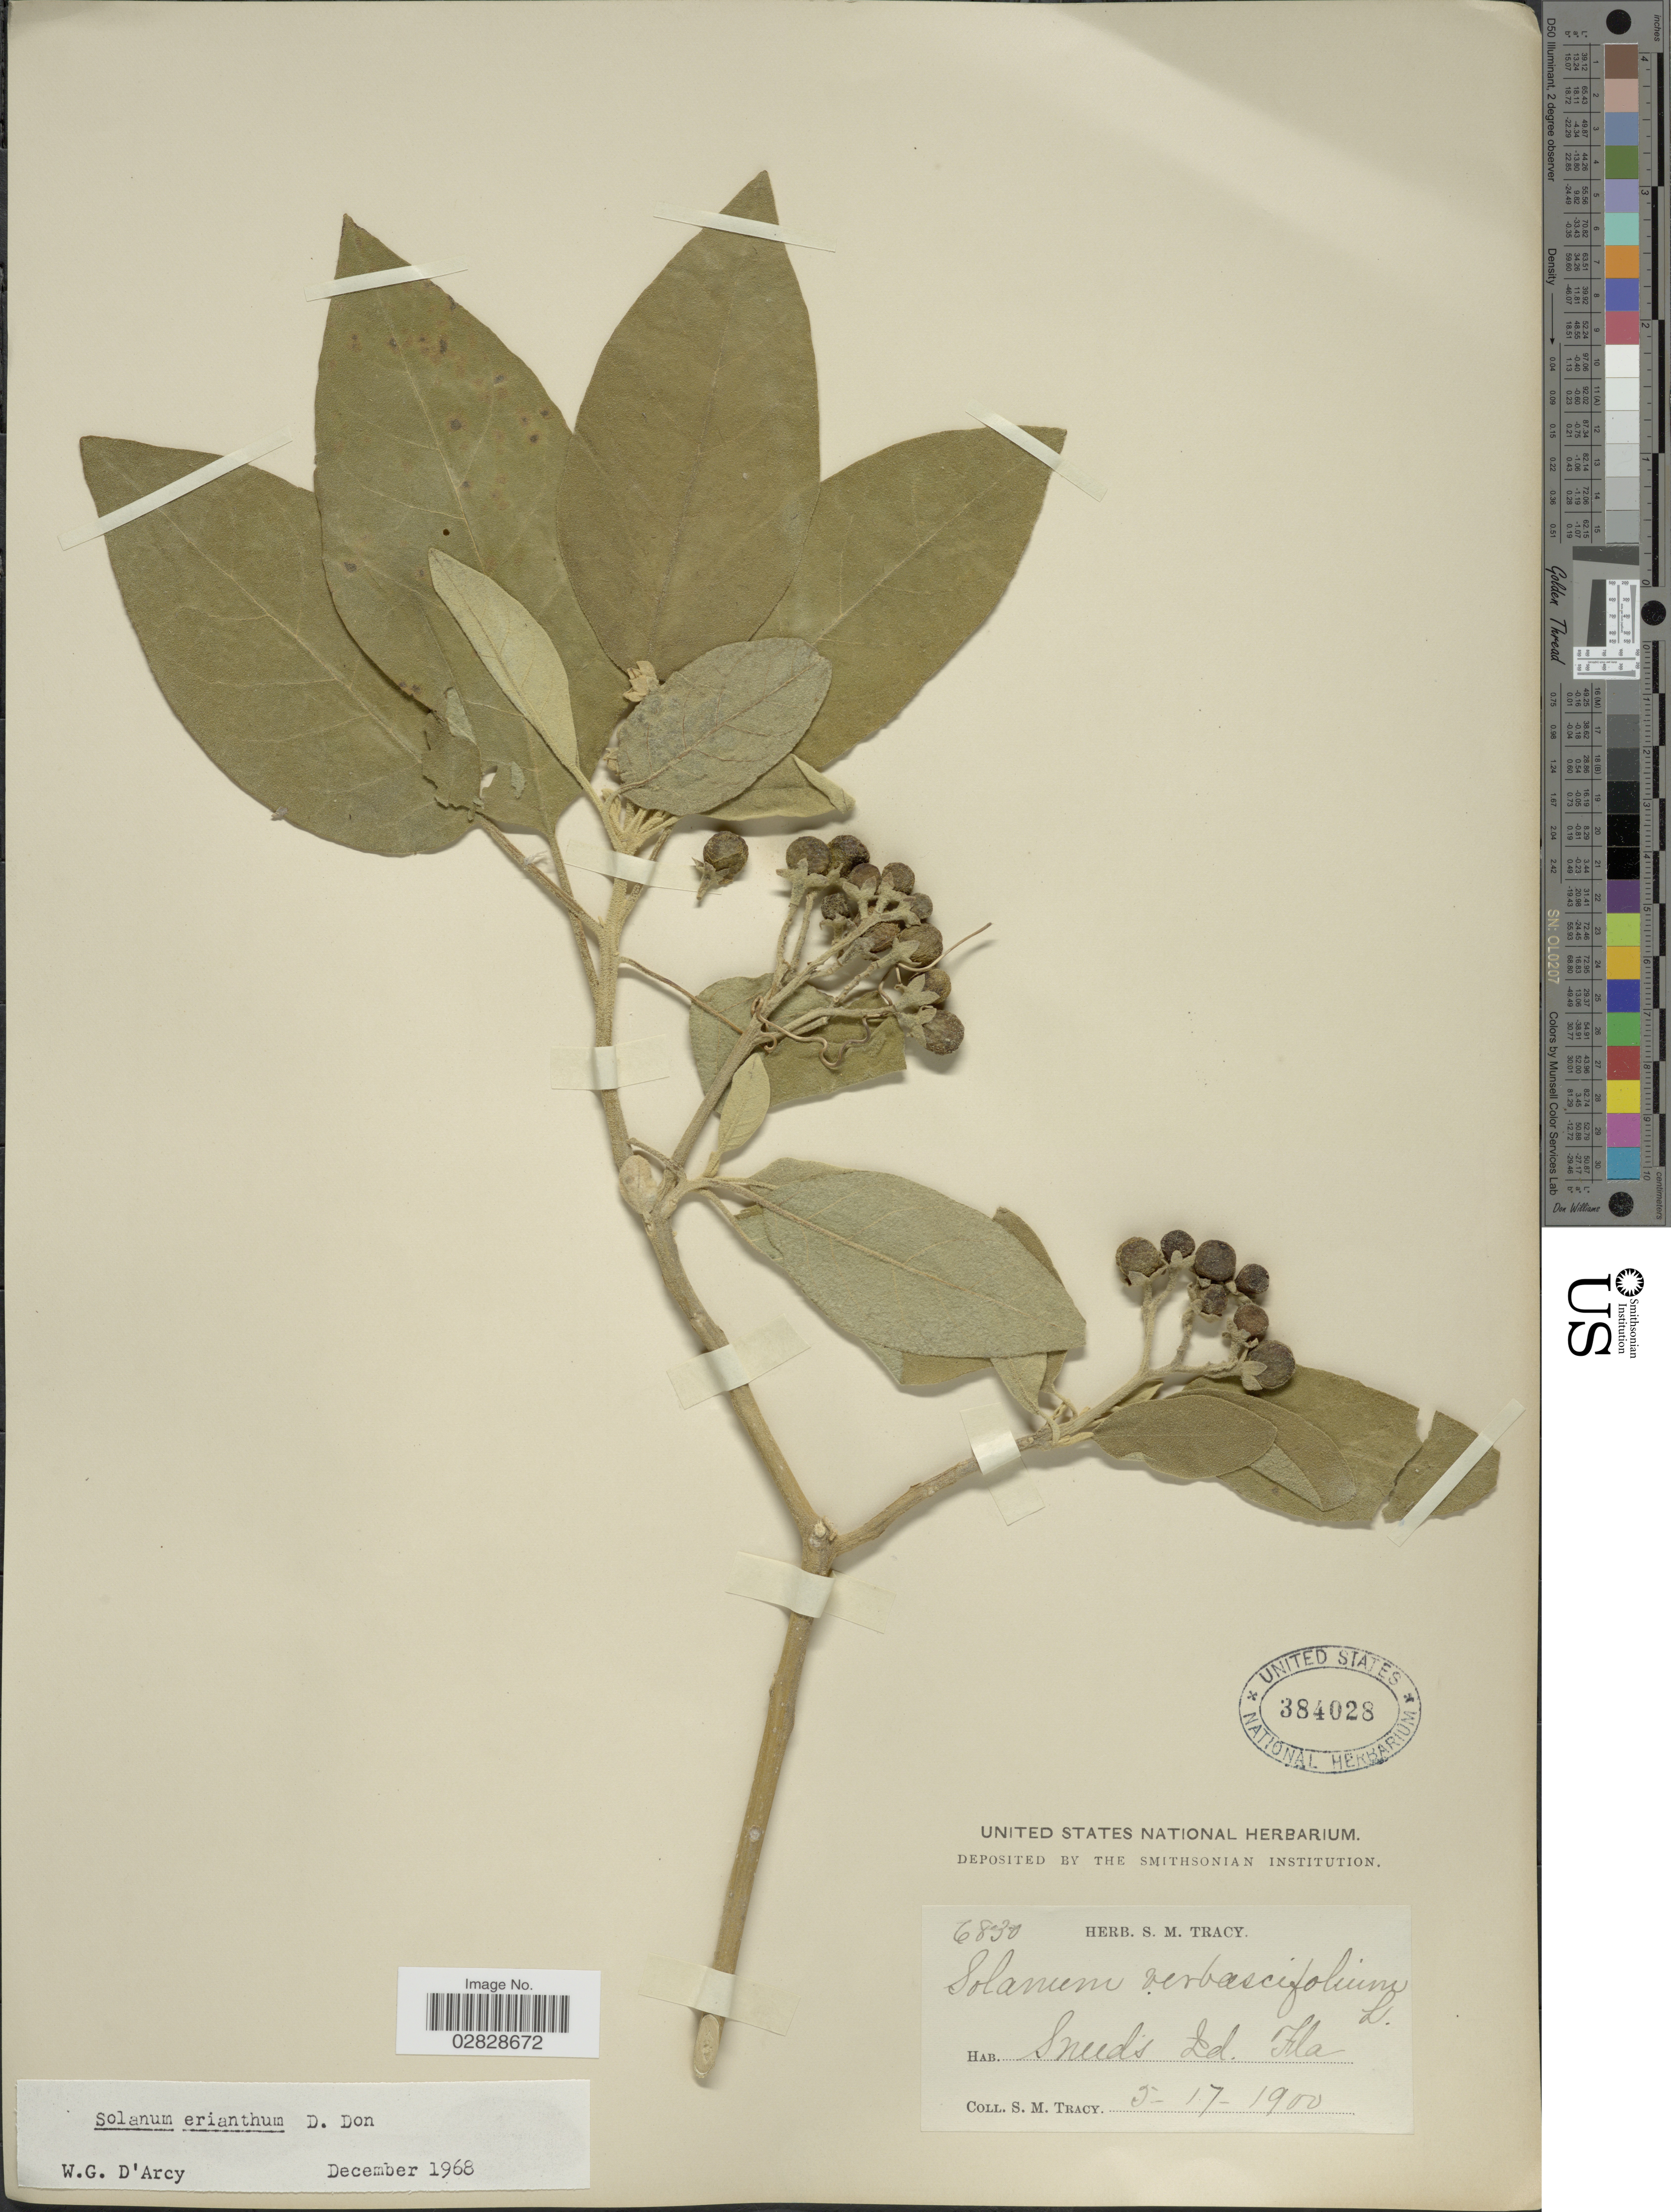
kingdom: Plantae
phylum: Tracheophyta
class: Magnoliopsida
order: Solanales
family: Solanaceae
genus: Solanum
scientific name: Solanum erianthum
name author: D. Don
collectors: S. M. Tracy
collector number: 6830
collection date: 1900-05-17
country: United States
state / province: Florida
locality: Sneeds Ld.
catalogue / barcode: US 384028